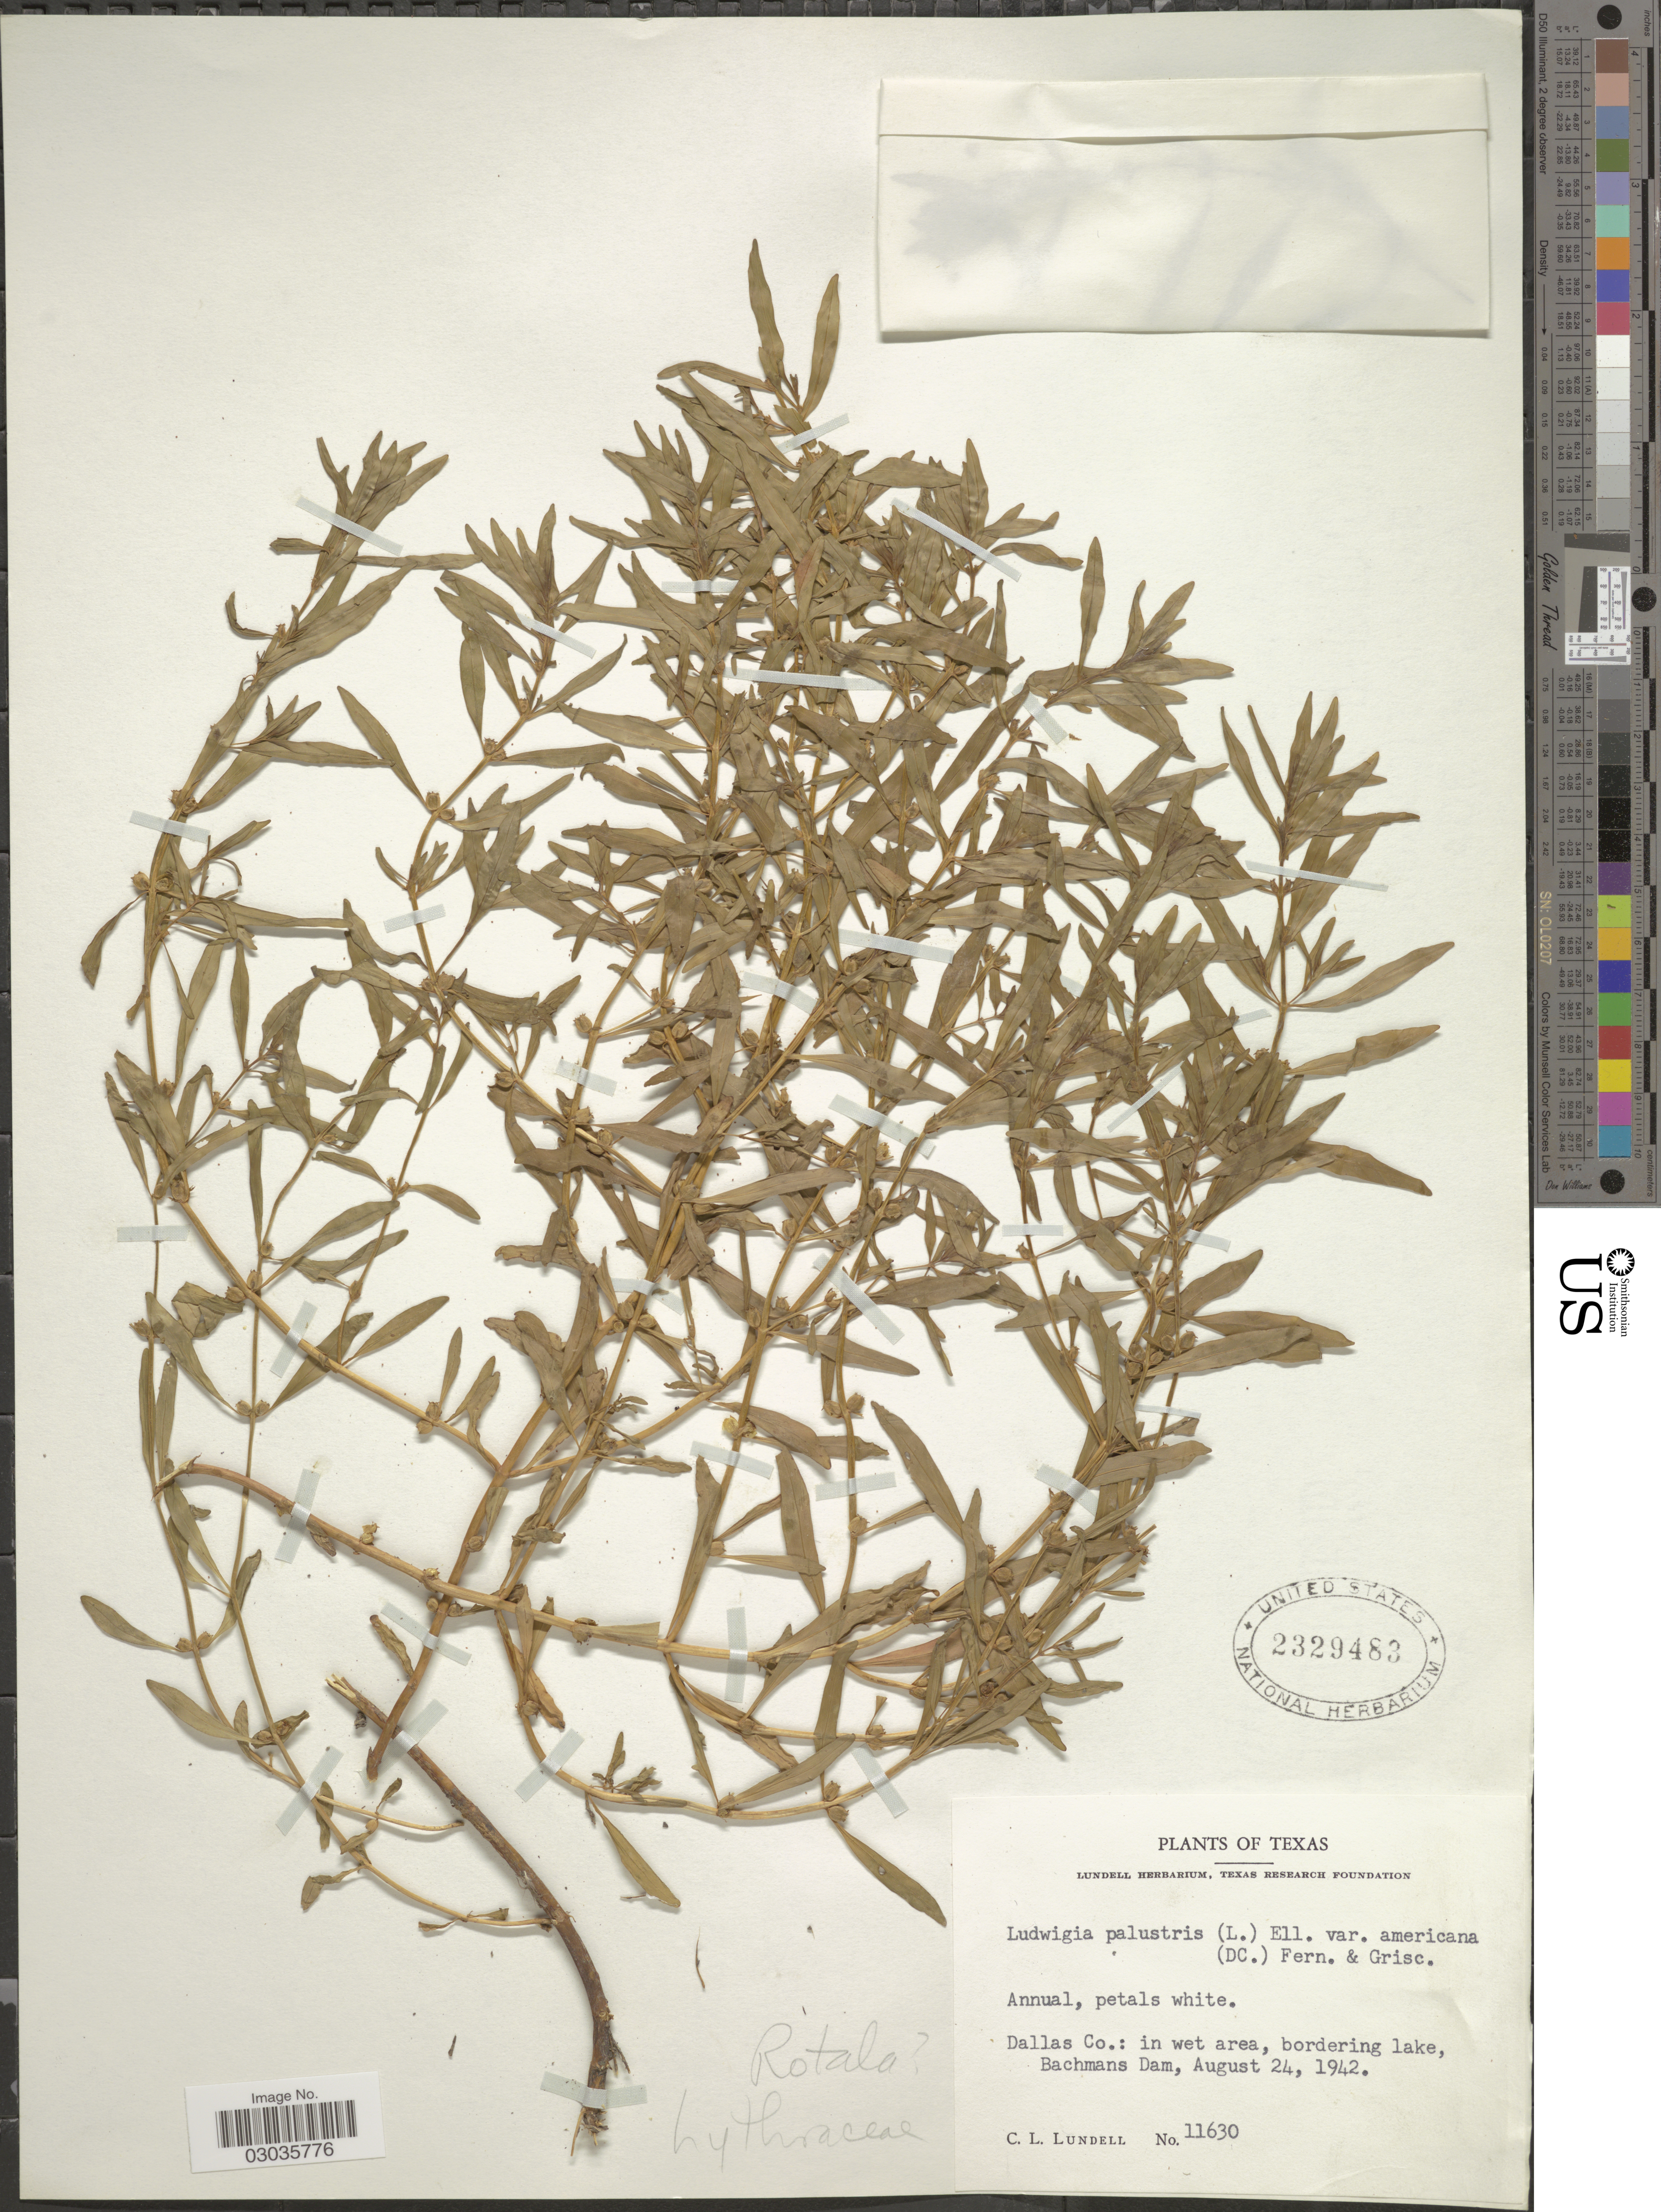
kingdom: Plantae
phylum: Tracheophyta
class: Magnoliopsida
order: Myrtales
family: Lythraceae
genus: Rotala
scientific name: Rotala ramosior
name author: (L.) Koehne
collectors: C. L. Lundell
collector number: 11630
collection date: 1942-08-24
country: United States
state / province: Texas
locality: Dallas Co.: in wet area, bordering lake, Bachmans Dam.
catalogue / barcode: US 2329483